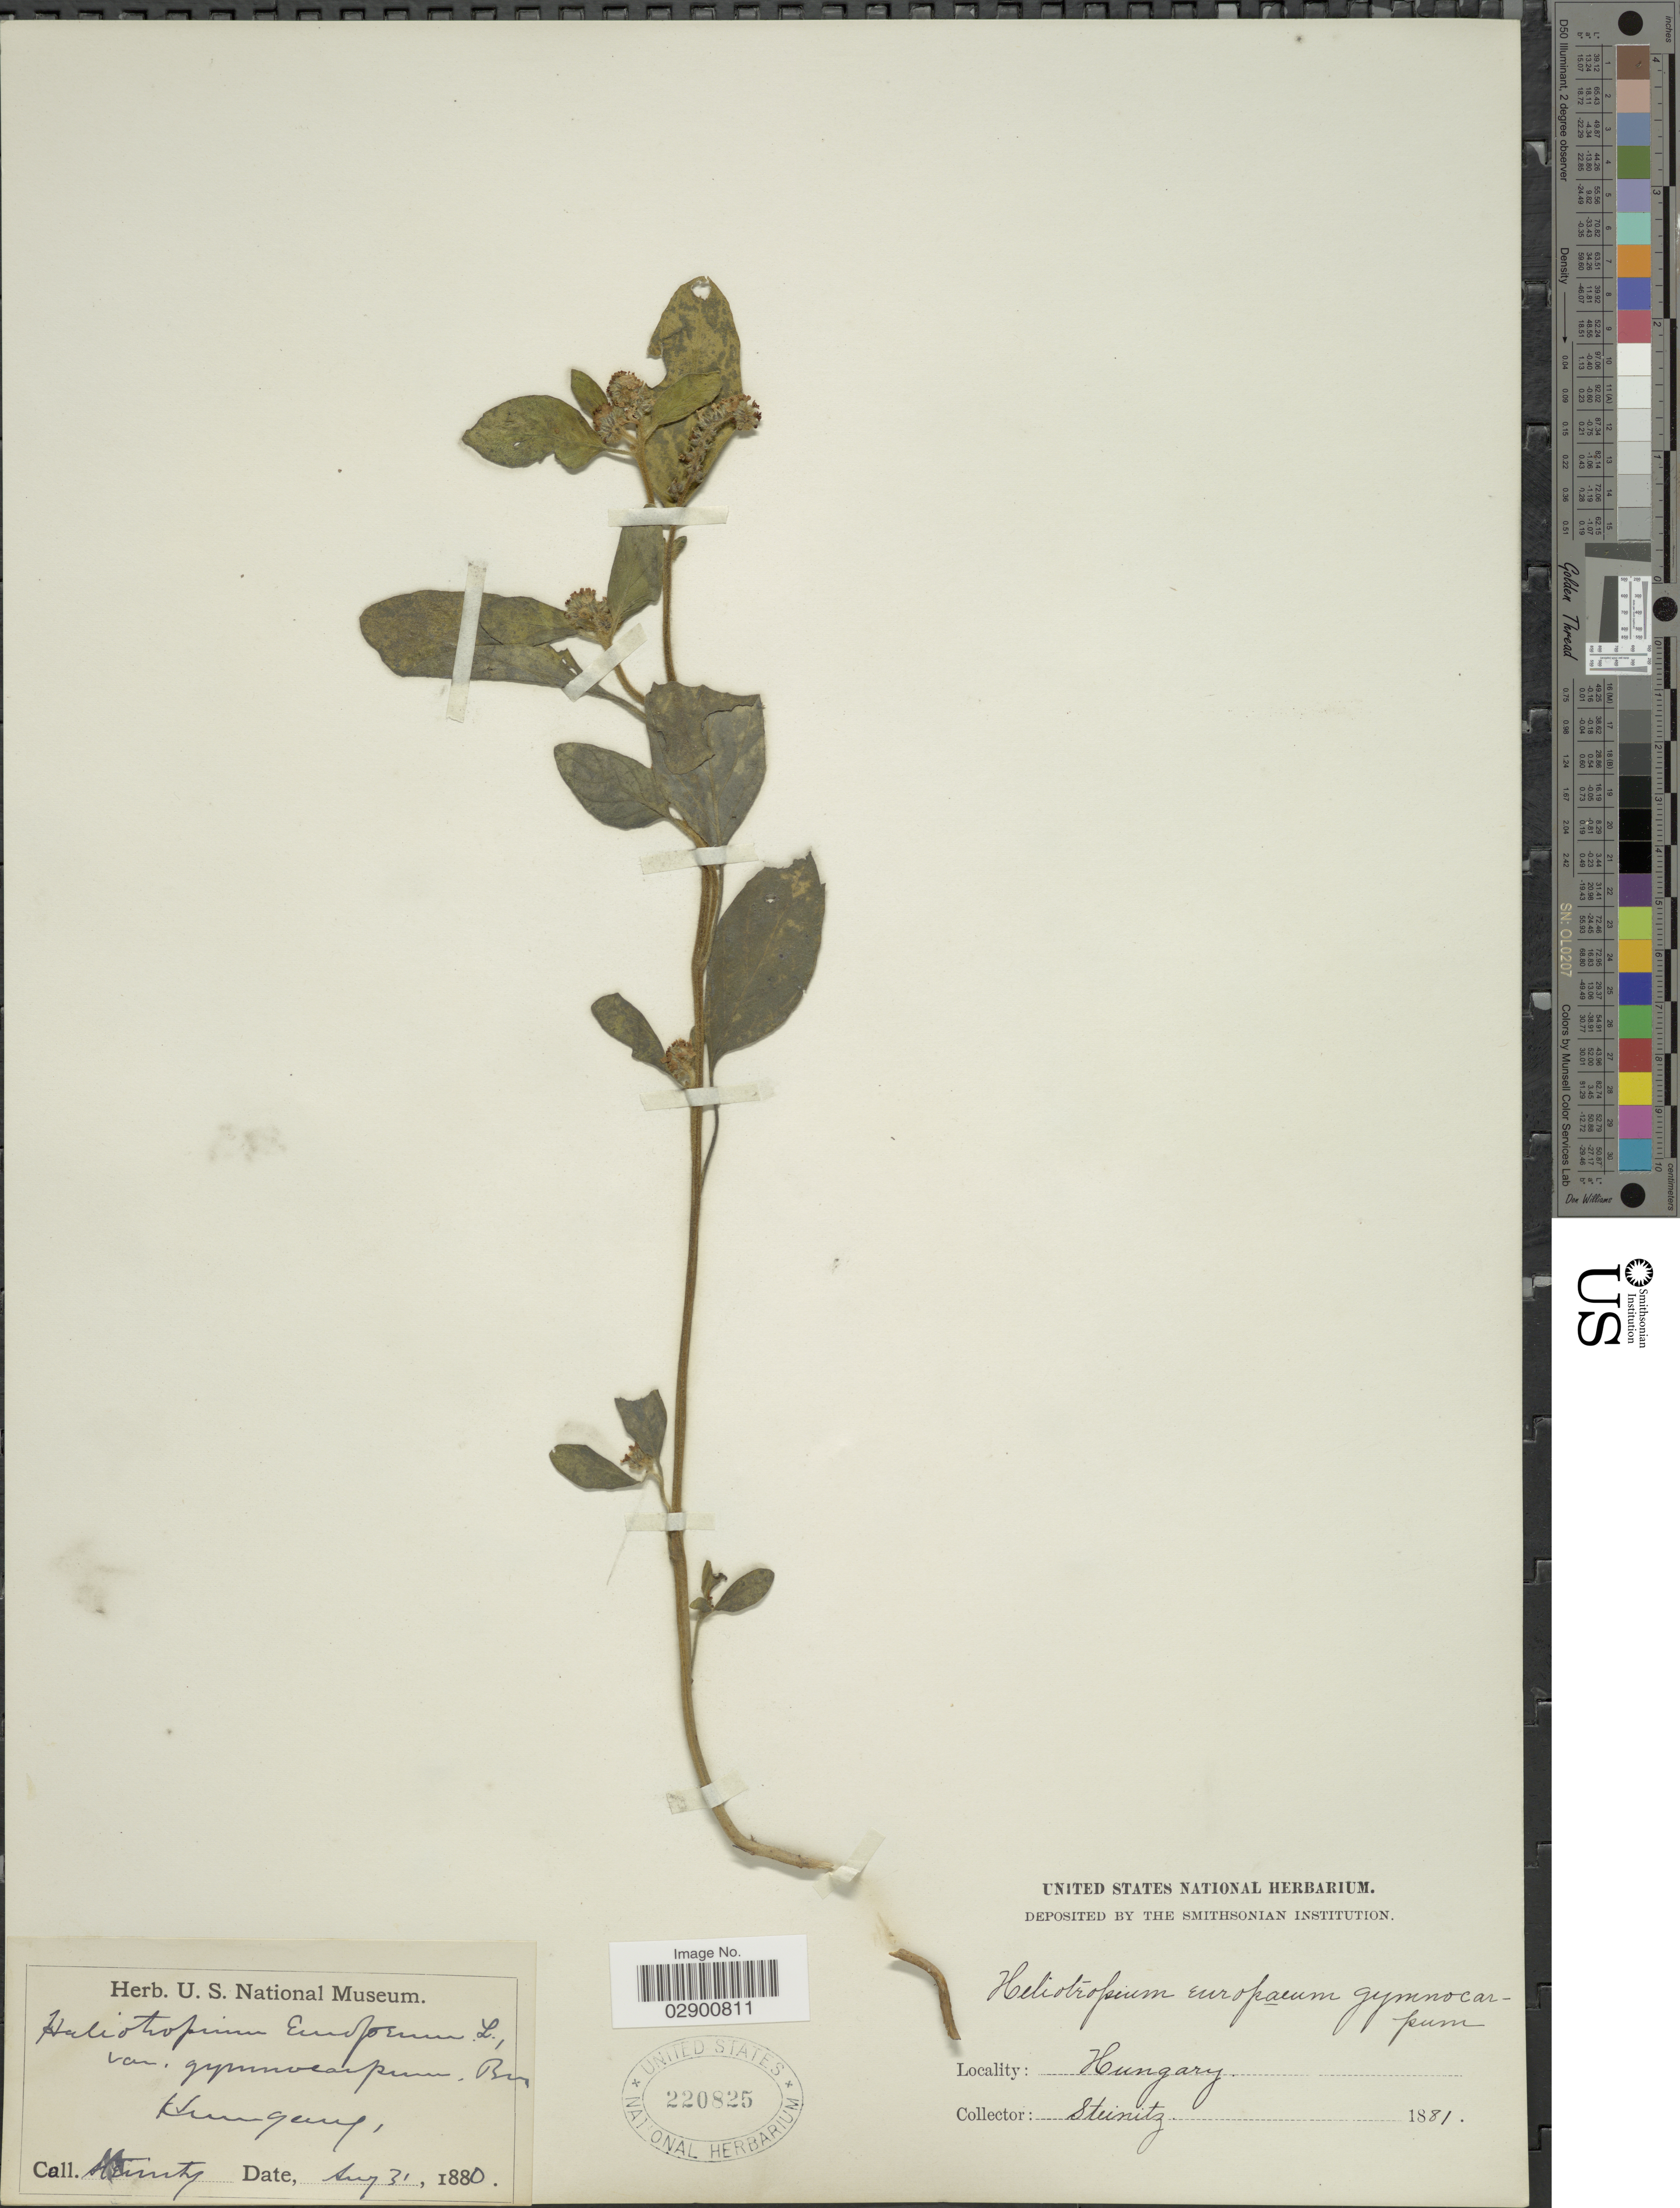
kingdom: Plantae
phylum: Tracheophyta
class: Magnoliopsida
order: Boraginales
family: Heliotropiaceae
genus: Heliotropium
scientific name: Heliotropium europaeum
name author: L.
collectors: -. Steinitz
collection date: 1880-08-31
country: Hungary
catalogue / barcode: US 220825